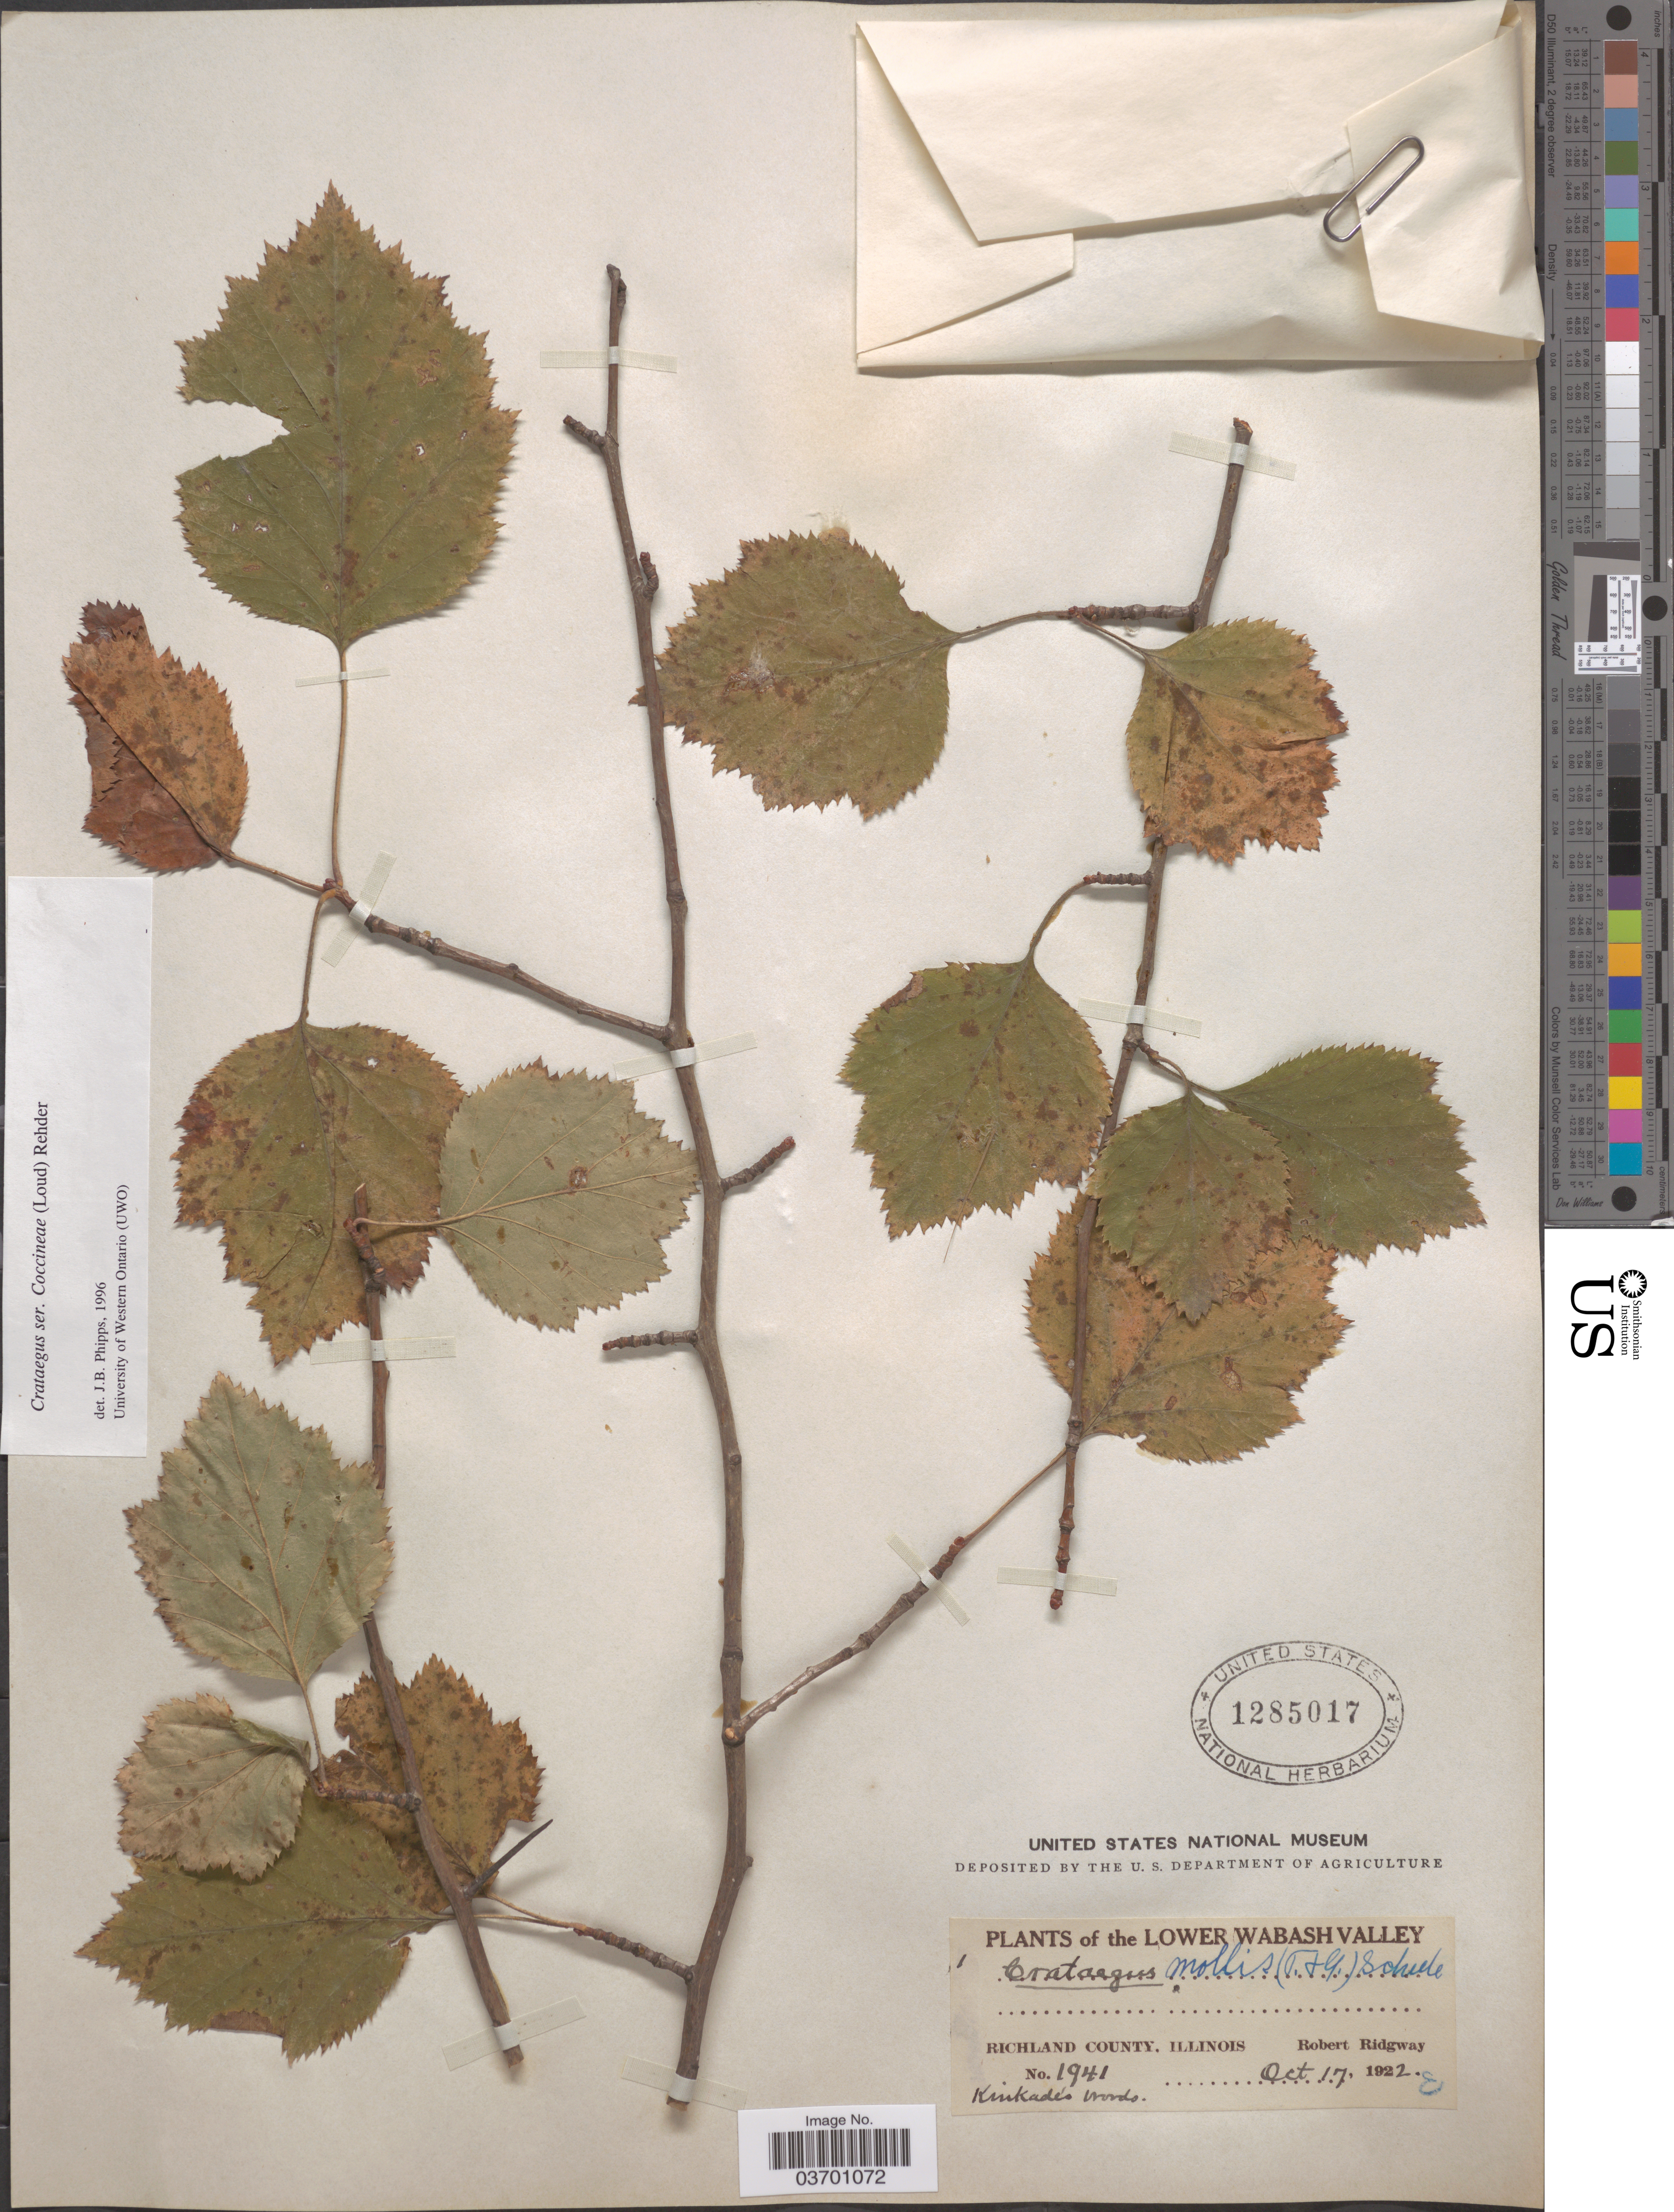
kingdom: Plantae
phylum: Tracheophyta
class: Magnoliopsida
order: Rosales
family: Rosaceae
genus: Crataegus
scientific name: Crataegus mollis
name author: (Torr. & A. Gray) Scheele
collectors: R. Ridgway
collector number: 1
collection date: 1922-10-17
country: United States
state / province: Illinois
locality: Lower Wabash Valley. Richland County. Kinkade's woods.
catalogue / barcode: US 1285017